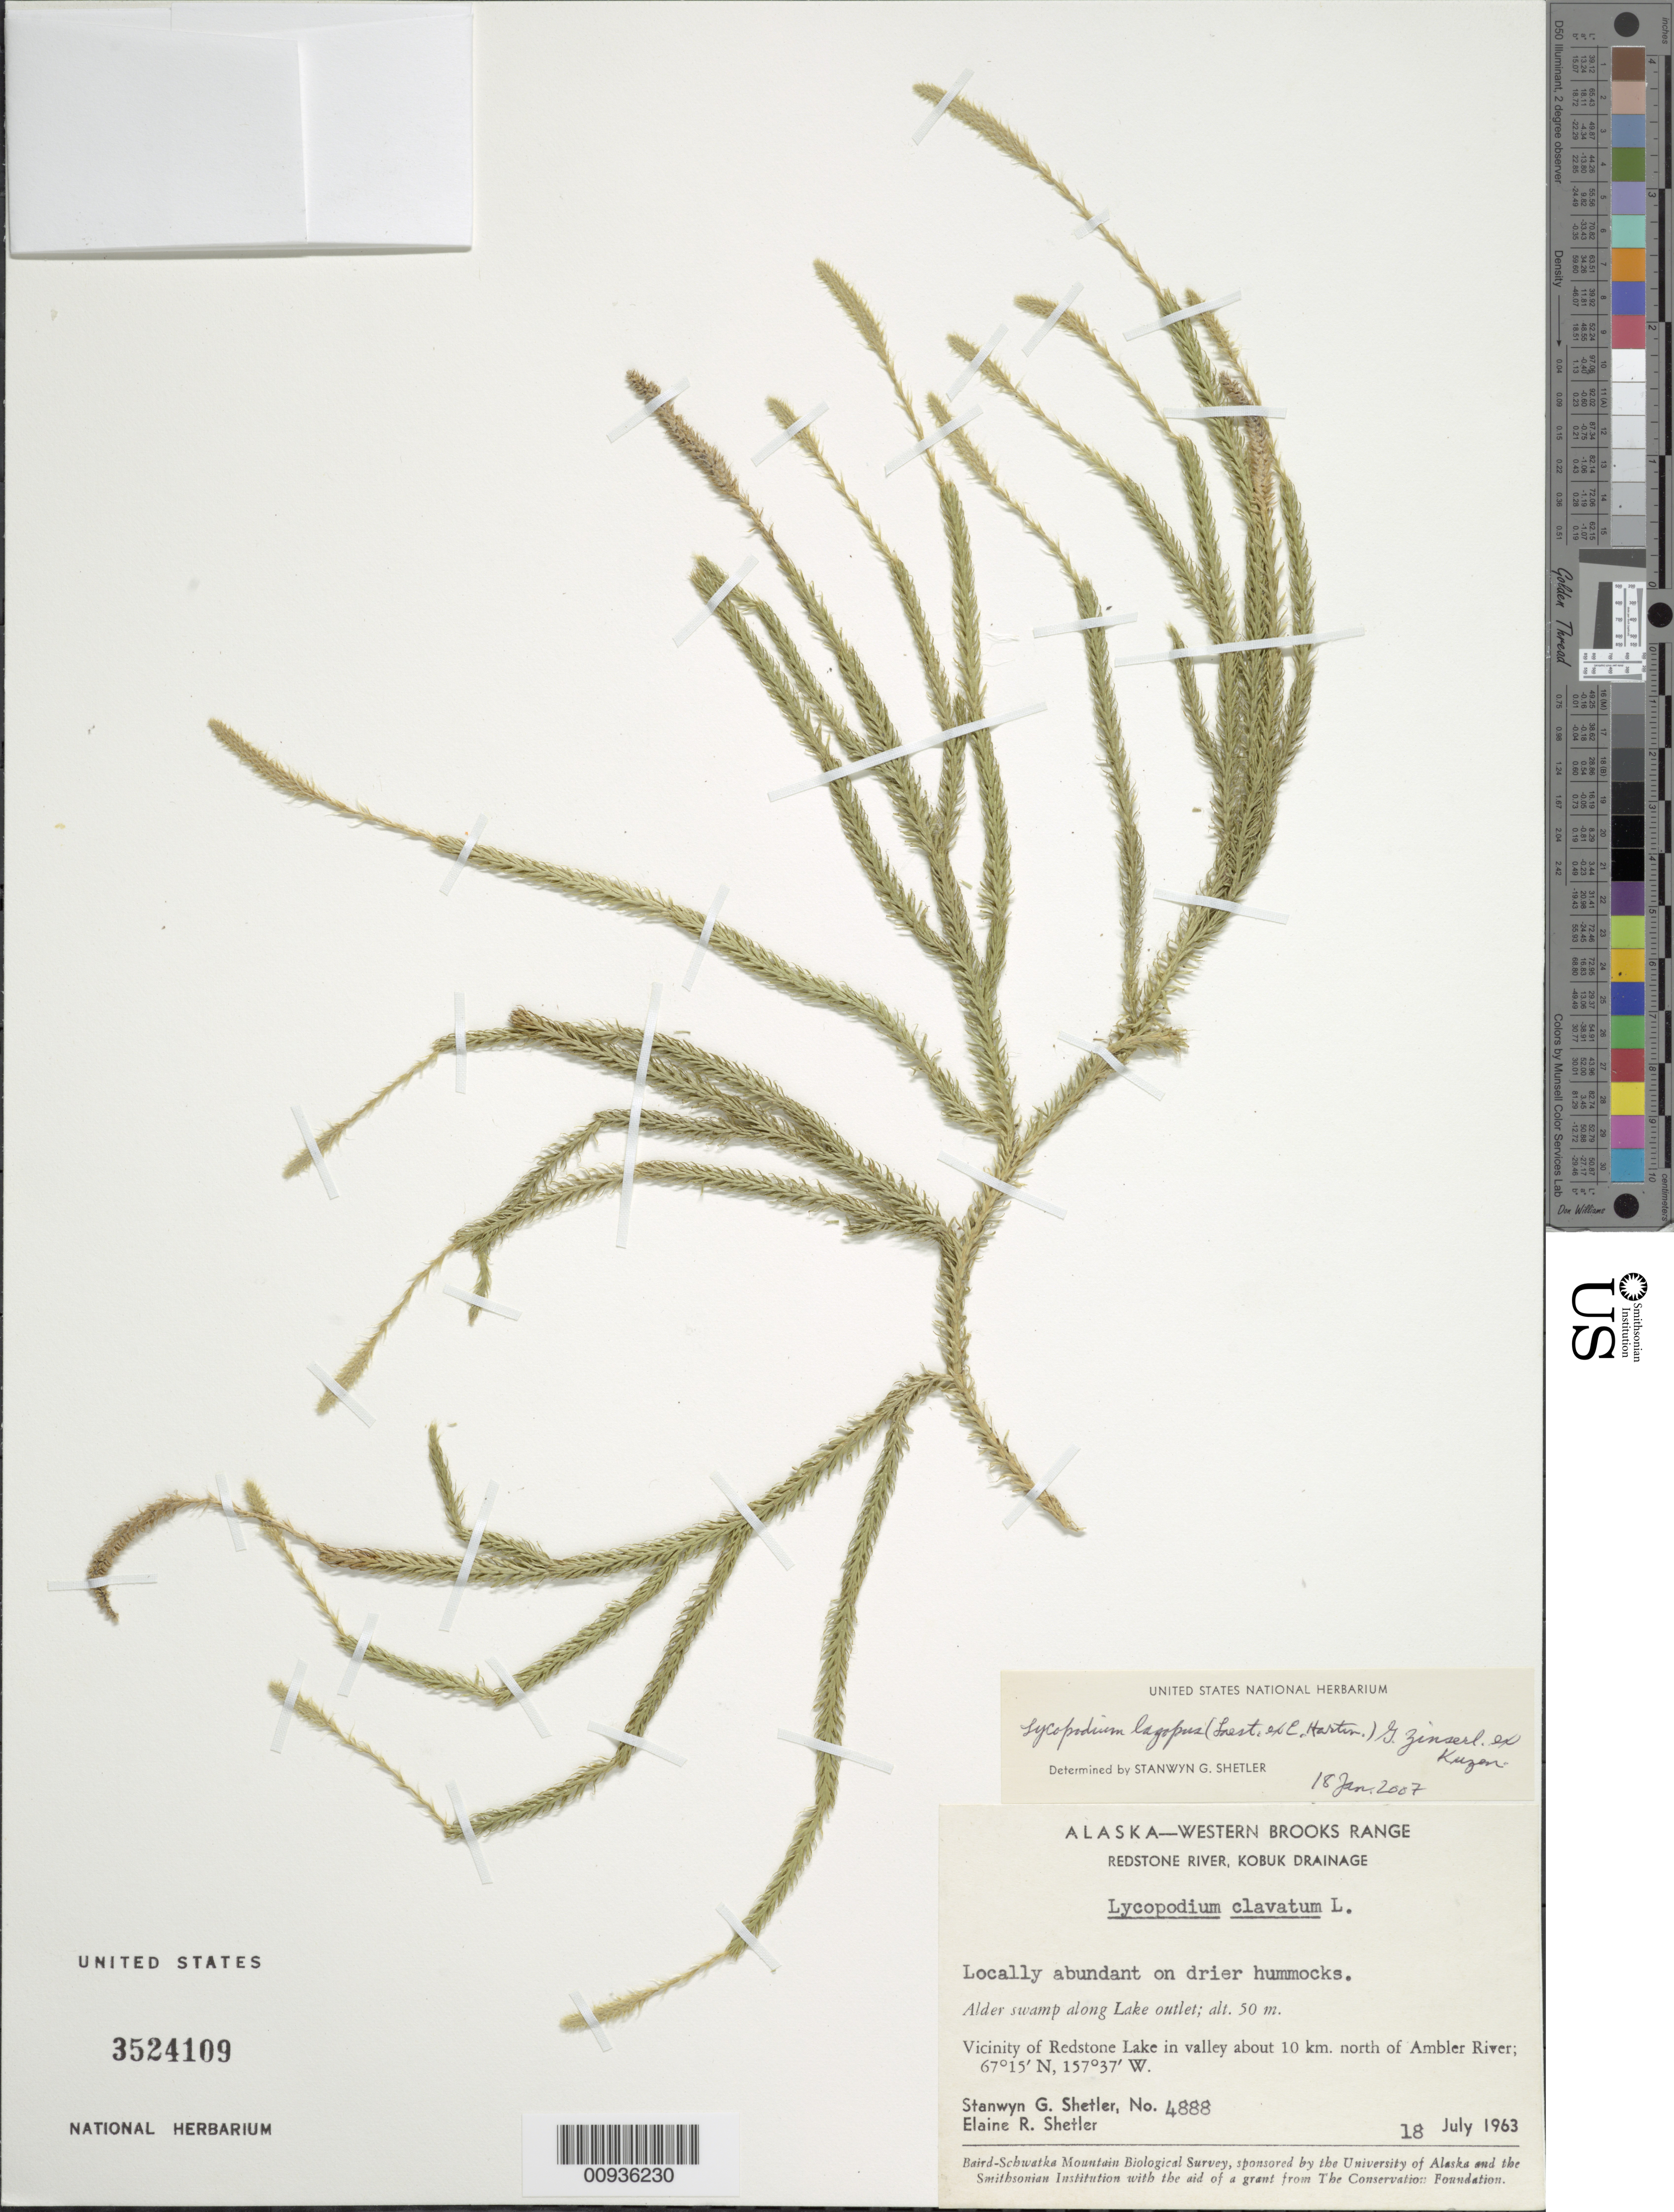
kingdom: Plantae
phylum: Tracheophyta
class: Lycopodiopsida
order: Lycopodiales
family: Lycopodiaceae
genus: Lycopodium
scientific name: Lycopodium clavatum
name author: L.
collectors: S. Shetler & E. R. Shetler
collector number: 4888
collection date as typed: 18 Jul 1963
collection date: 1963-07-18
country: United States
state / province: Alaska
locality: Vicinity of Redstone Lake in valley about 10 km. north of Ambler River. Western Brooks Range, Redstone River, Kobuk Drainage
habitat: Alder swamp along Lake outlet.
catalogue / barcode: US 3524109